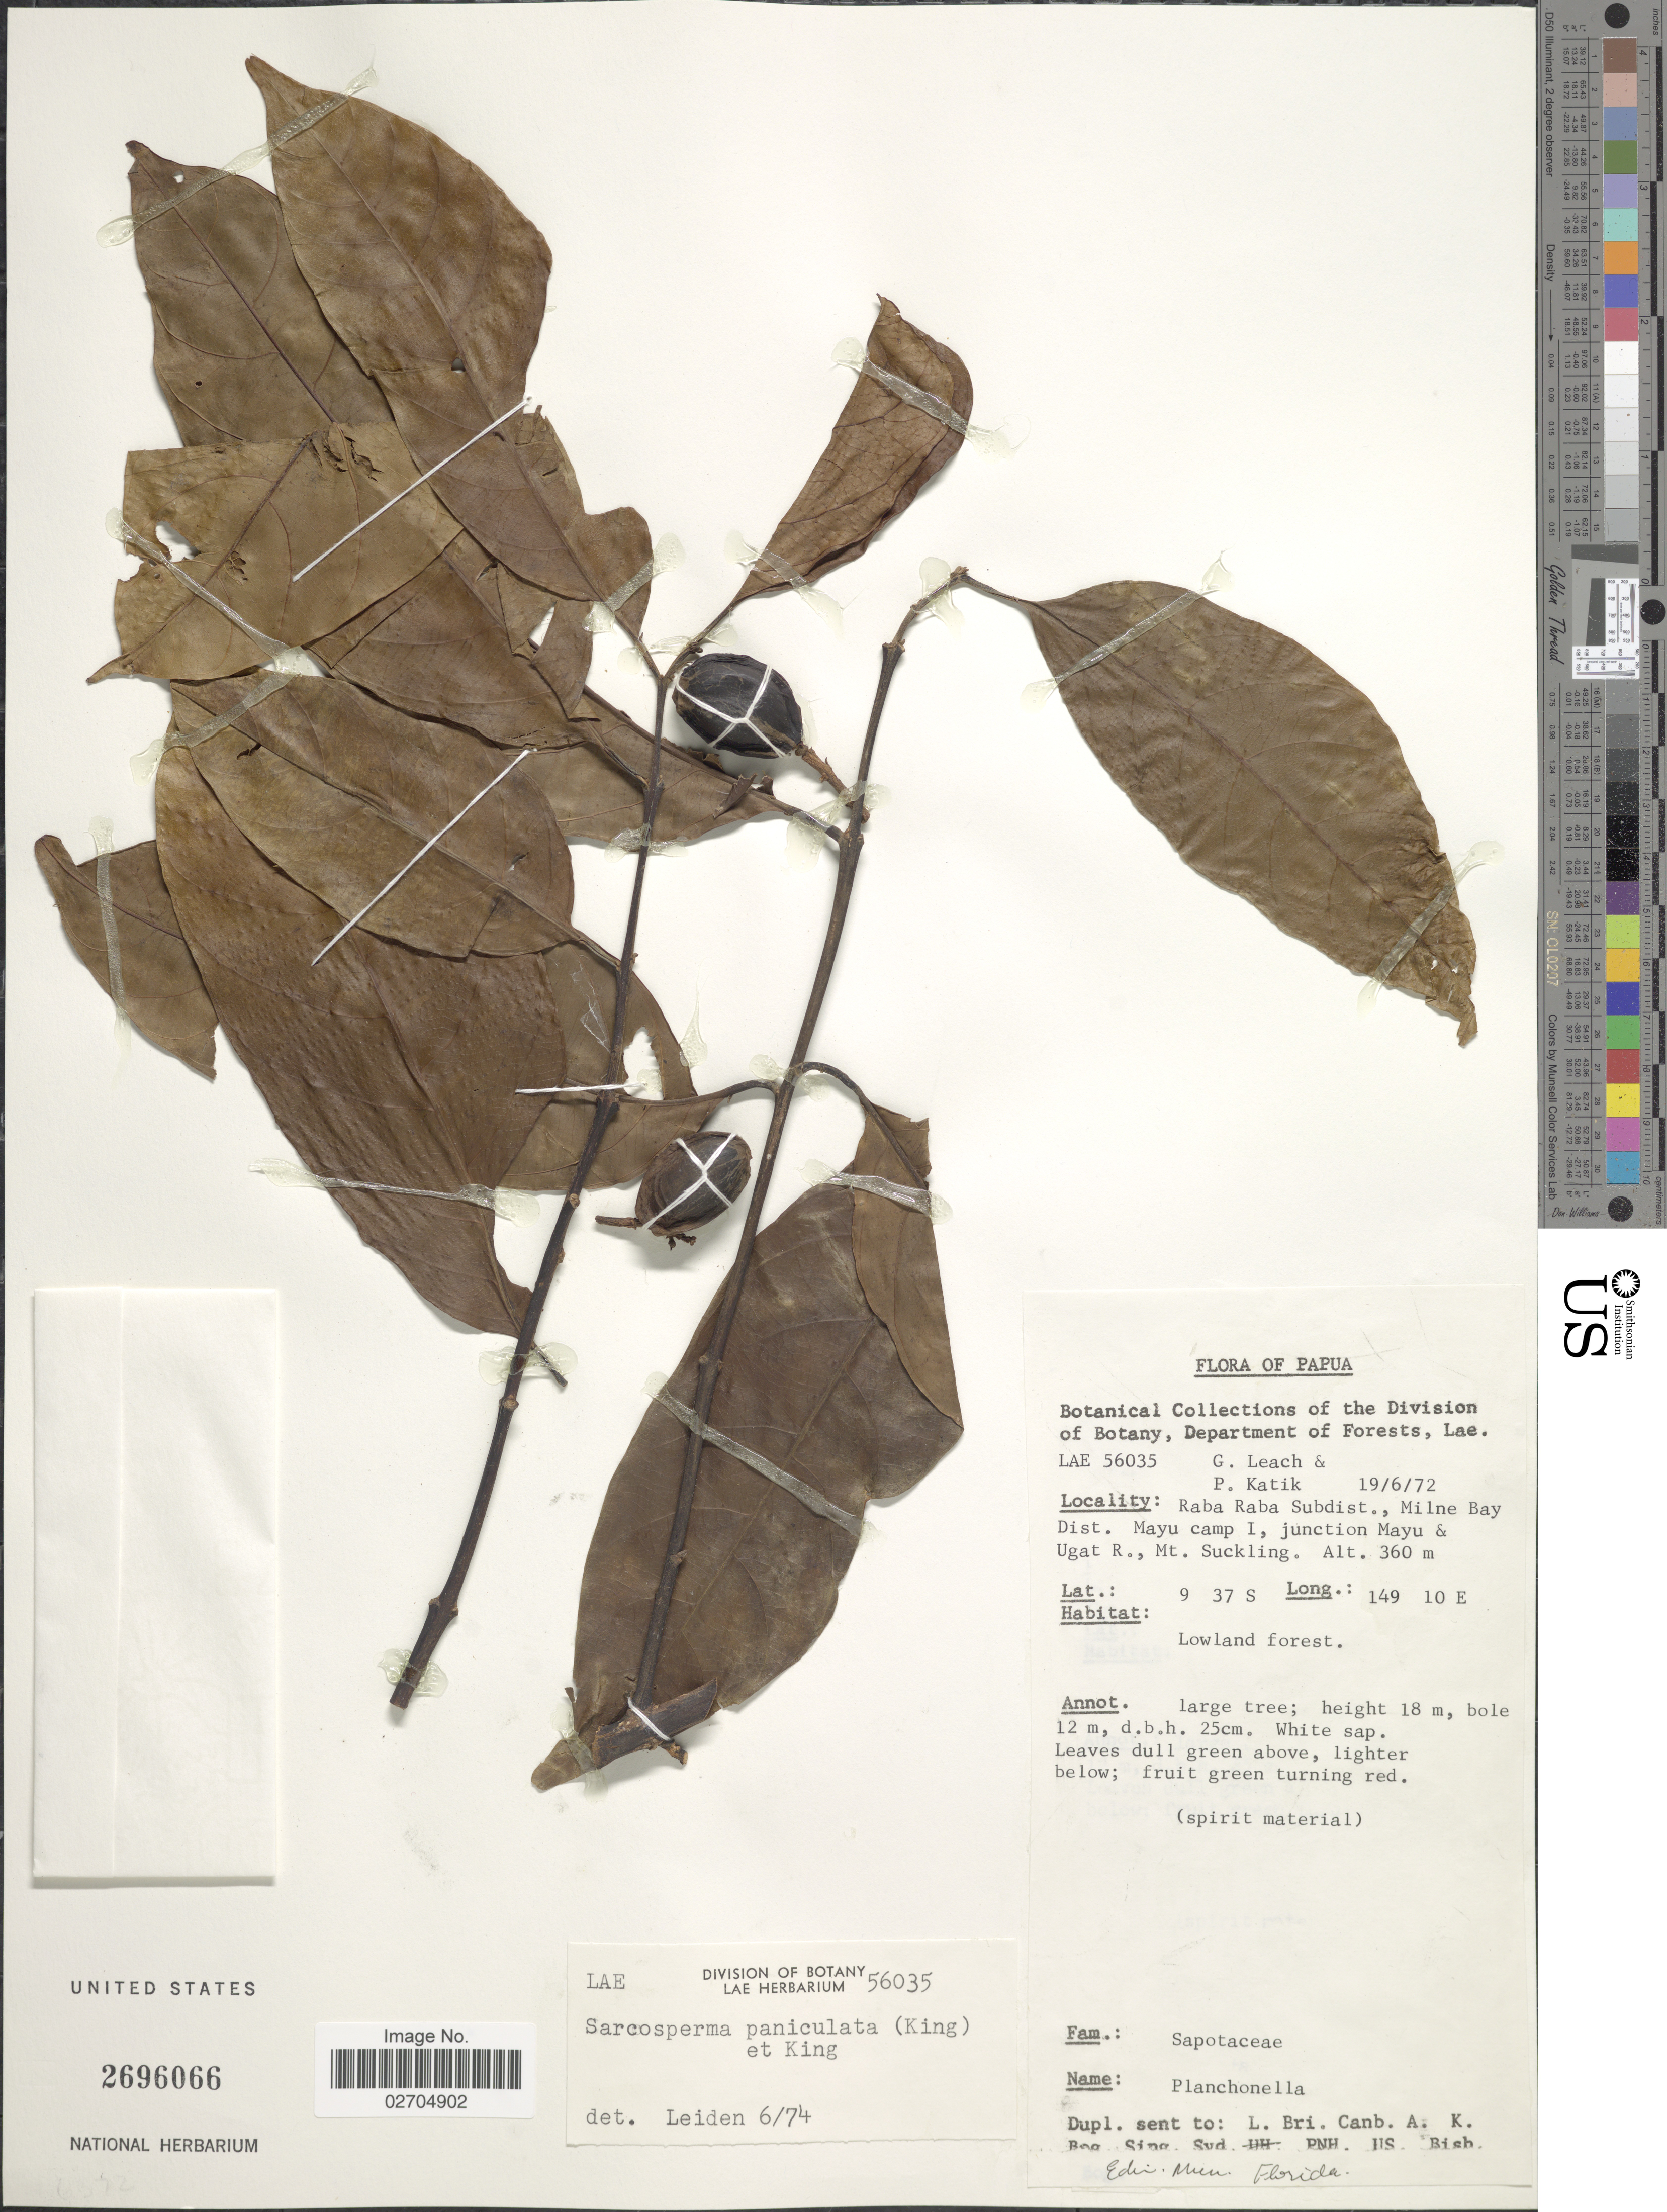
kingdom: Plantae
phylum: Tracheophyta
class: Magnoliopsida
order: Ericales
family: Sapotaceae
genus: Sarcosperma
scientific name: Sarcosperma paniculatum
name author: (R.M. King) Staph. & R.M. King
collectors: G. Leach & P. Katik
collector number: LAE56035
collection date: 1972-06-19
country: Papua New Guinea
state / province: Milne Bay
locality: Papua. Raba Raba Subdist., Milne Bay Dist. Mayu camp I, junction Mayu & Ugat R., Mt. Suckling.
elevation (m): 360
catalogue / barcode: US 2696066